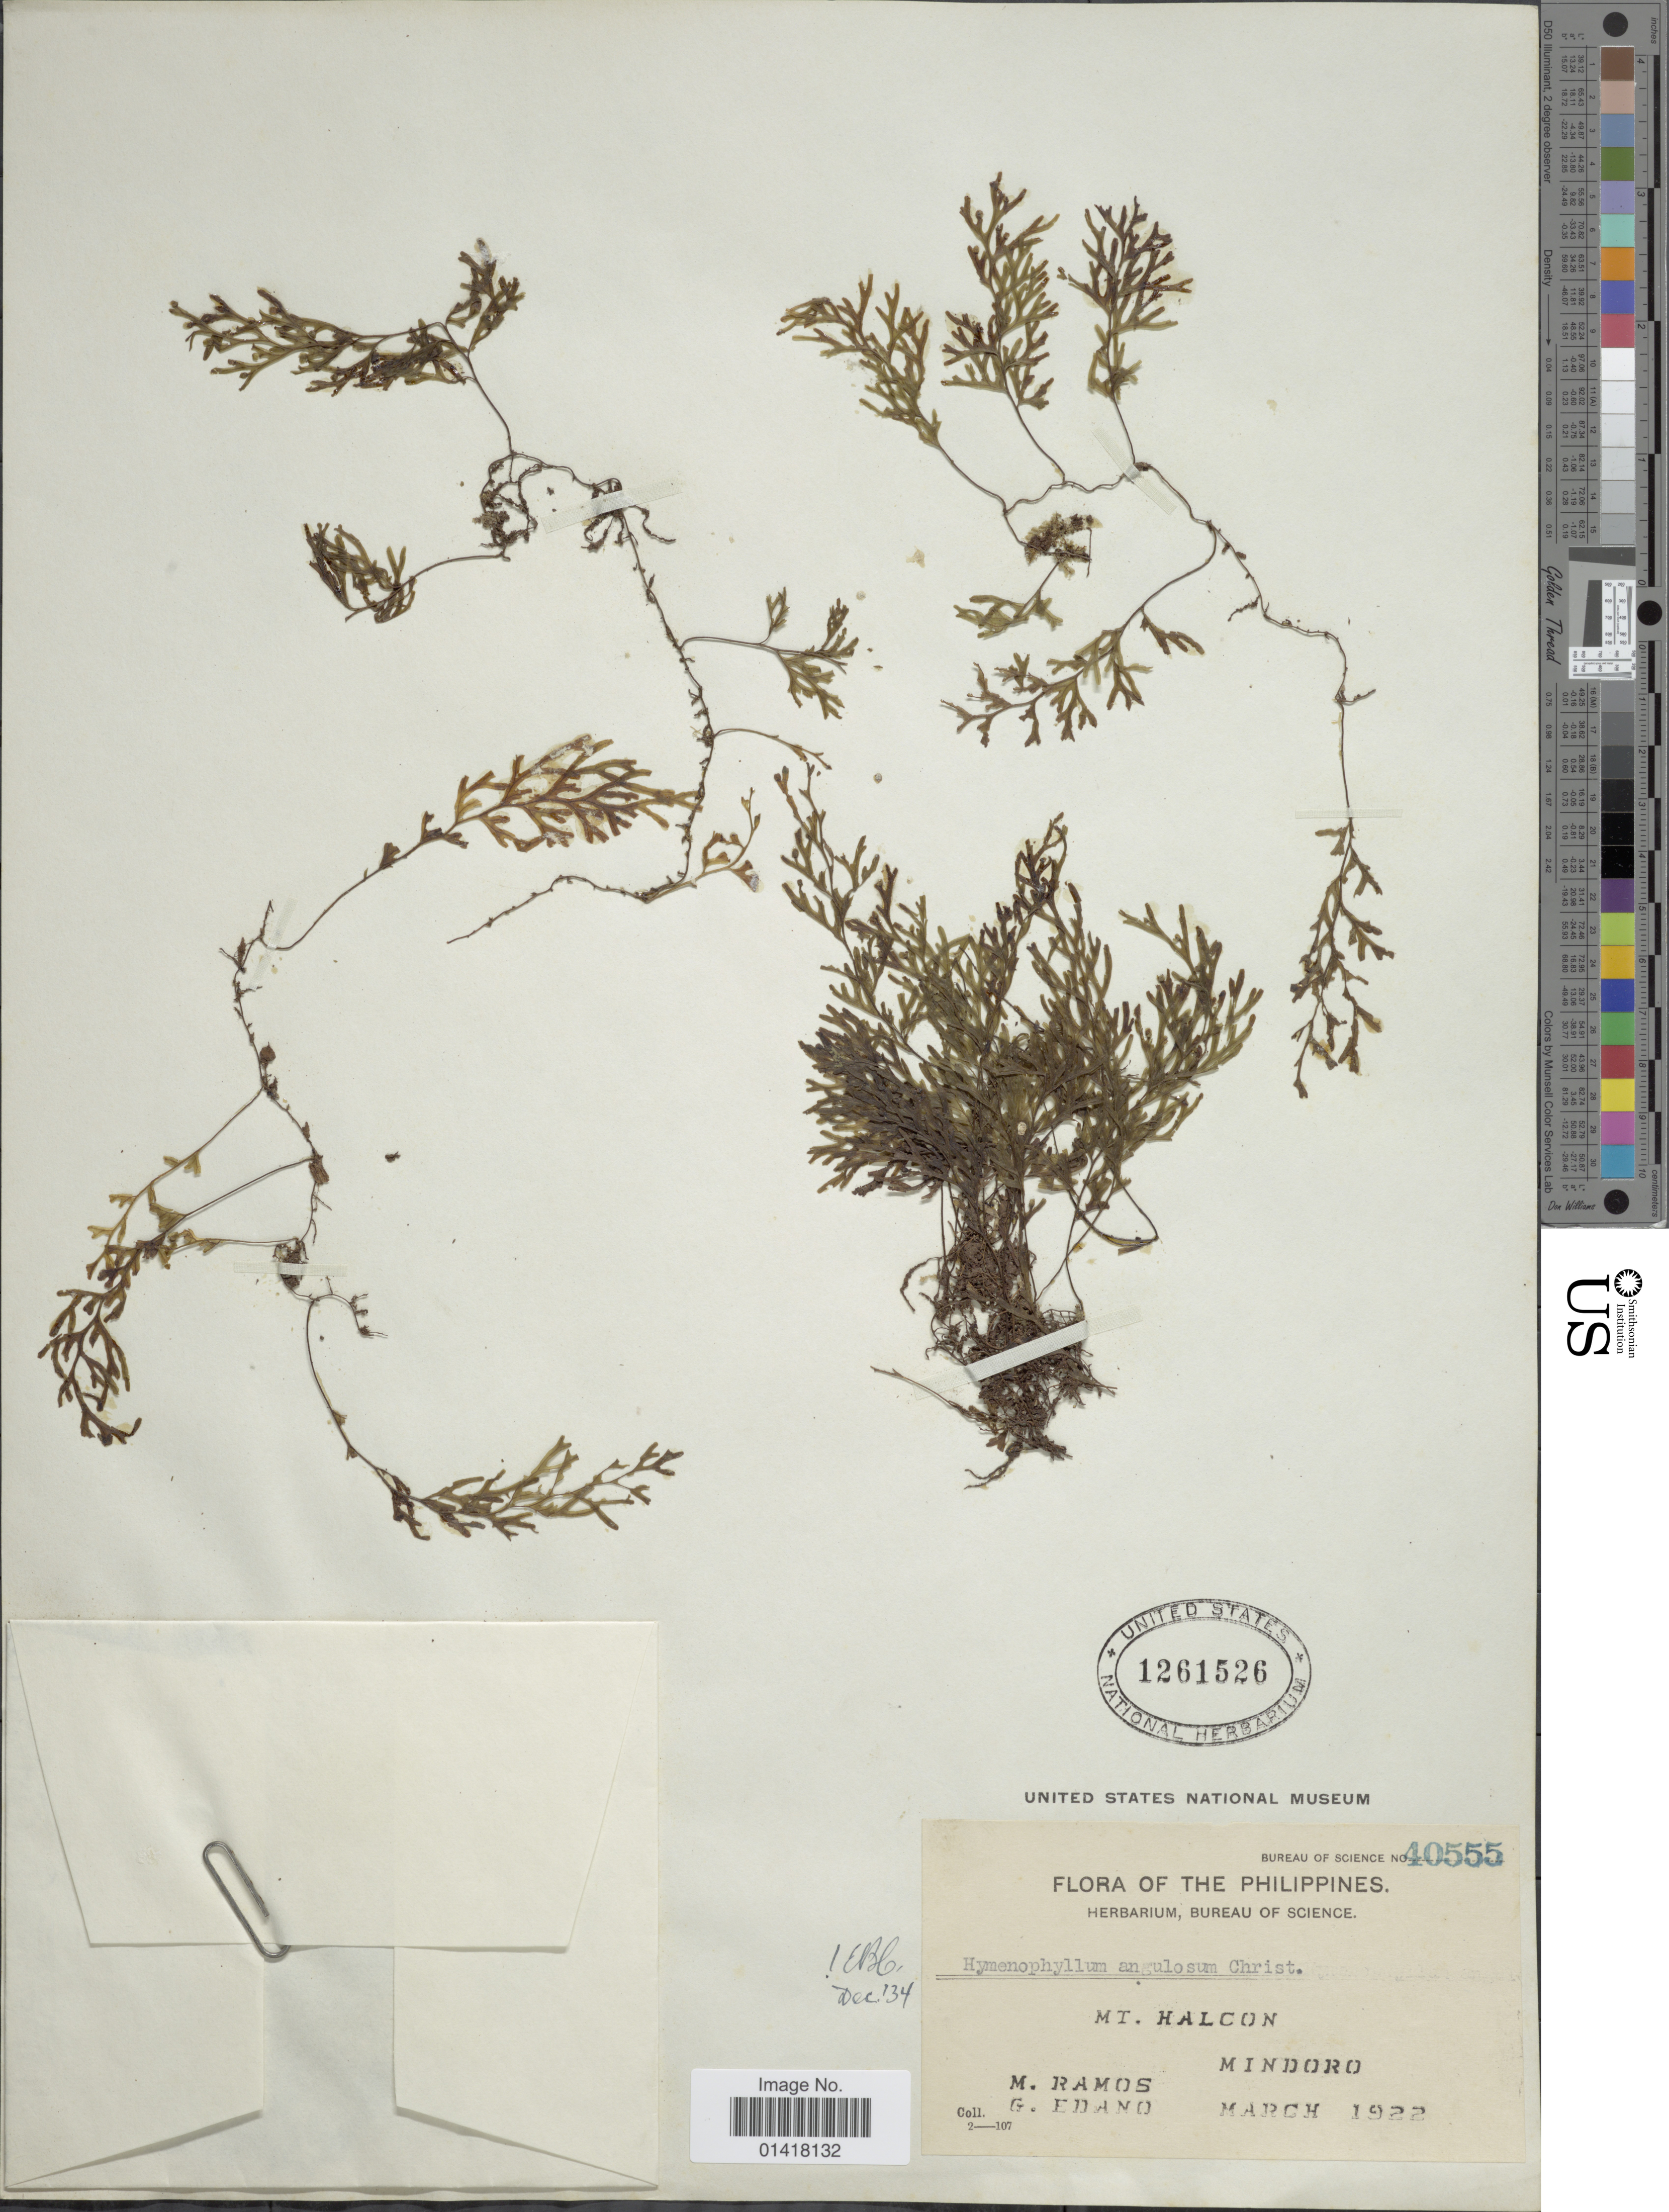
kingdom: Plantae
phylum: Tracheophyta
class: Polypodiopsida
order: Hymenophyllales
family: Hymenophyllaceae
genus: Hymenophyllum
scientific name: Hymenophyllum angulosum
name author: Christ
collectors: M. Ramos & G. Edaño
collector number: Bureau of Science 40555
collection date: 1922-03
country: Philippines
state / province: Mimaropa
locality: Mt. Halcon, Mindoro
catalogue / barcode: US 1261526